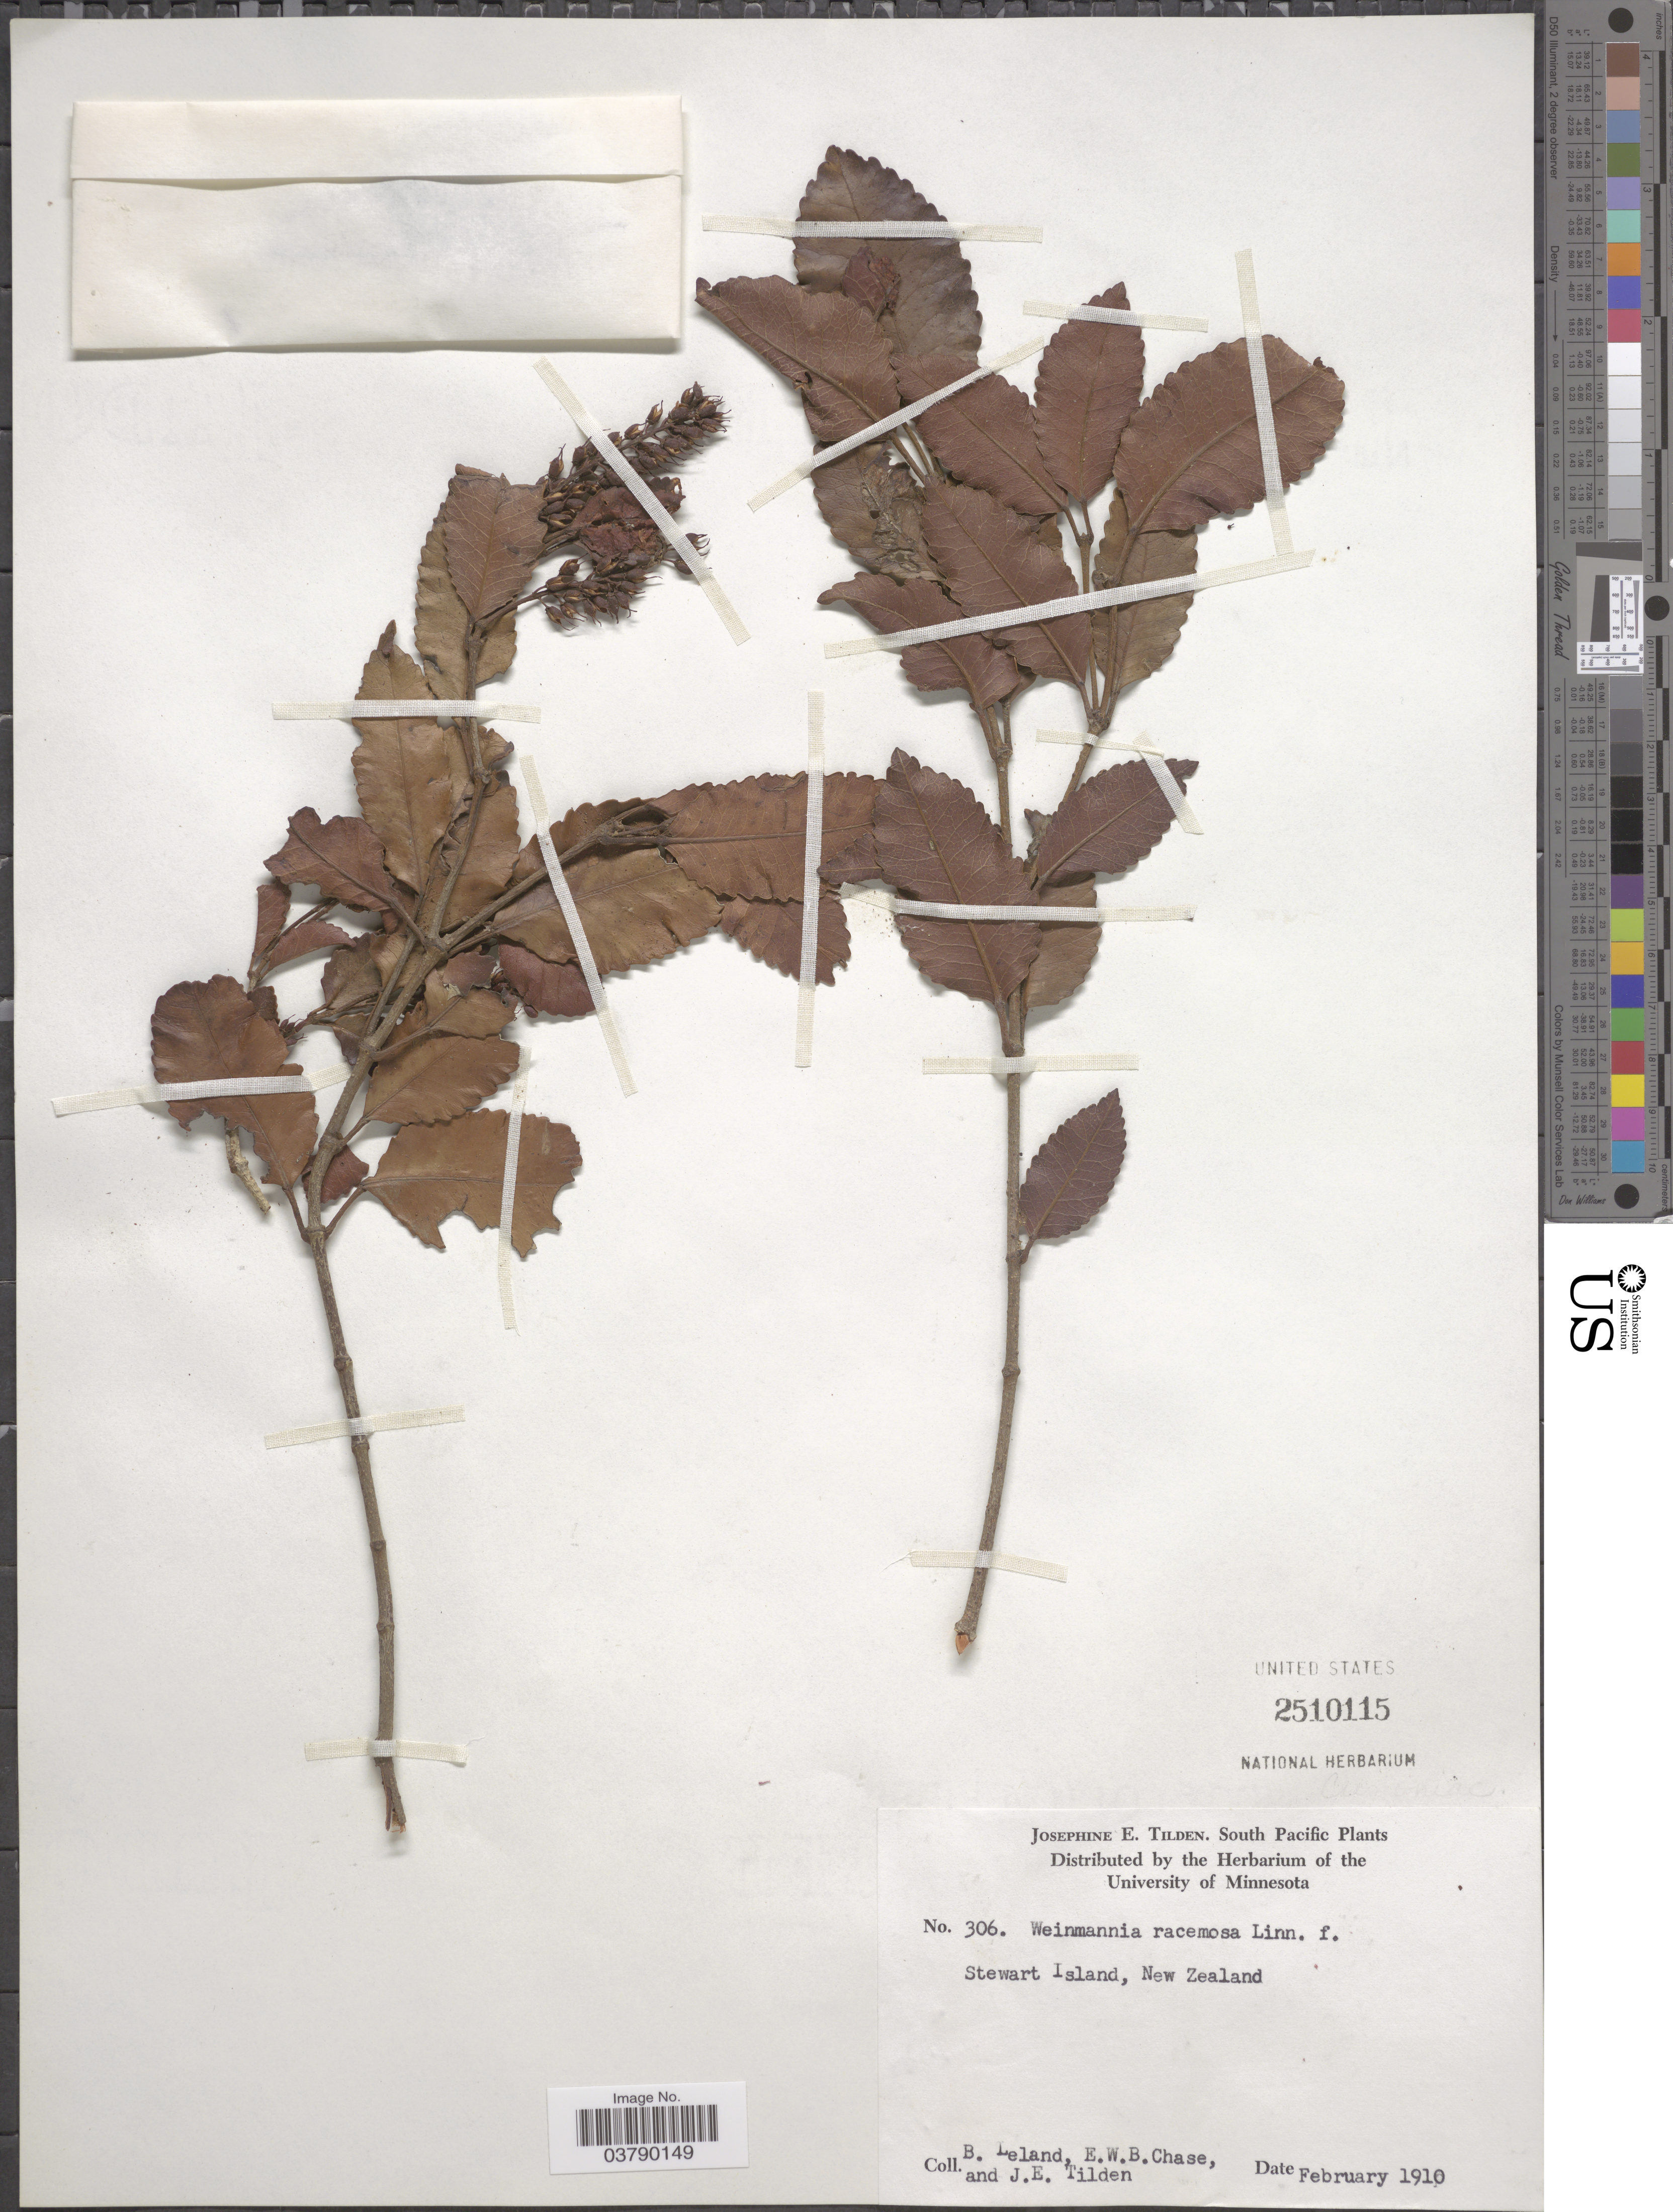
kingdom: Plantae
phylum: Tracheophyta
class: Magnoliopsida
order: Oxalidales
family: Cunoniaceae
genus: Pterophylla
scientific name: Pterophylla racemosa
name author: (L. f.) Pillon & H.C. Hopkins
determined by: Strong, Mark T., (BOT), Smithsonian Institution - National Museum of Natural History (UNITED STATES)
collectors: B. Leland, E. W. Chase & J. E. Tilden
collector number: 306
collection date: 1910-02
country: New Zealand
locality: Stewart Island.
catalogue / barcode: US 2510115